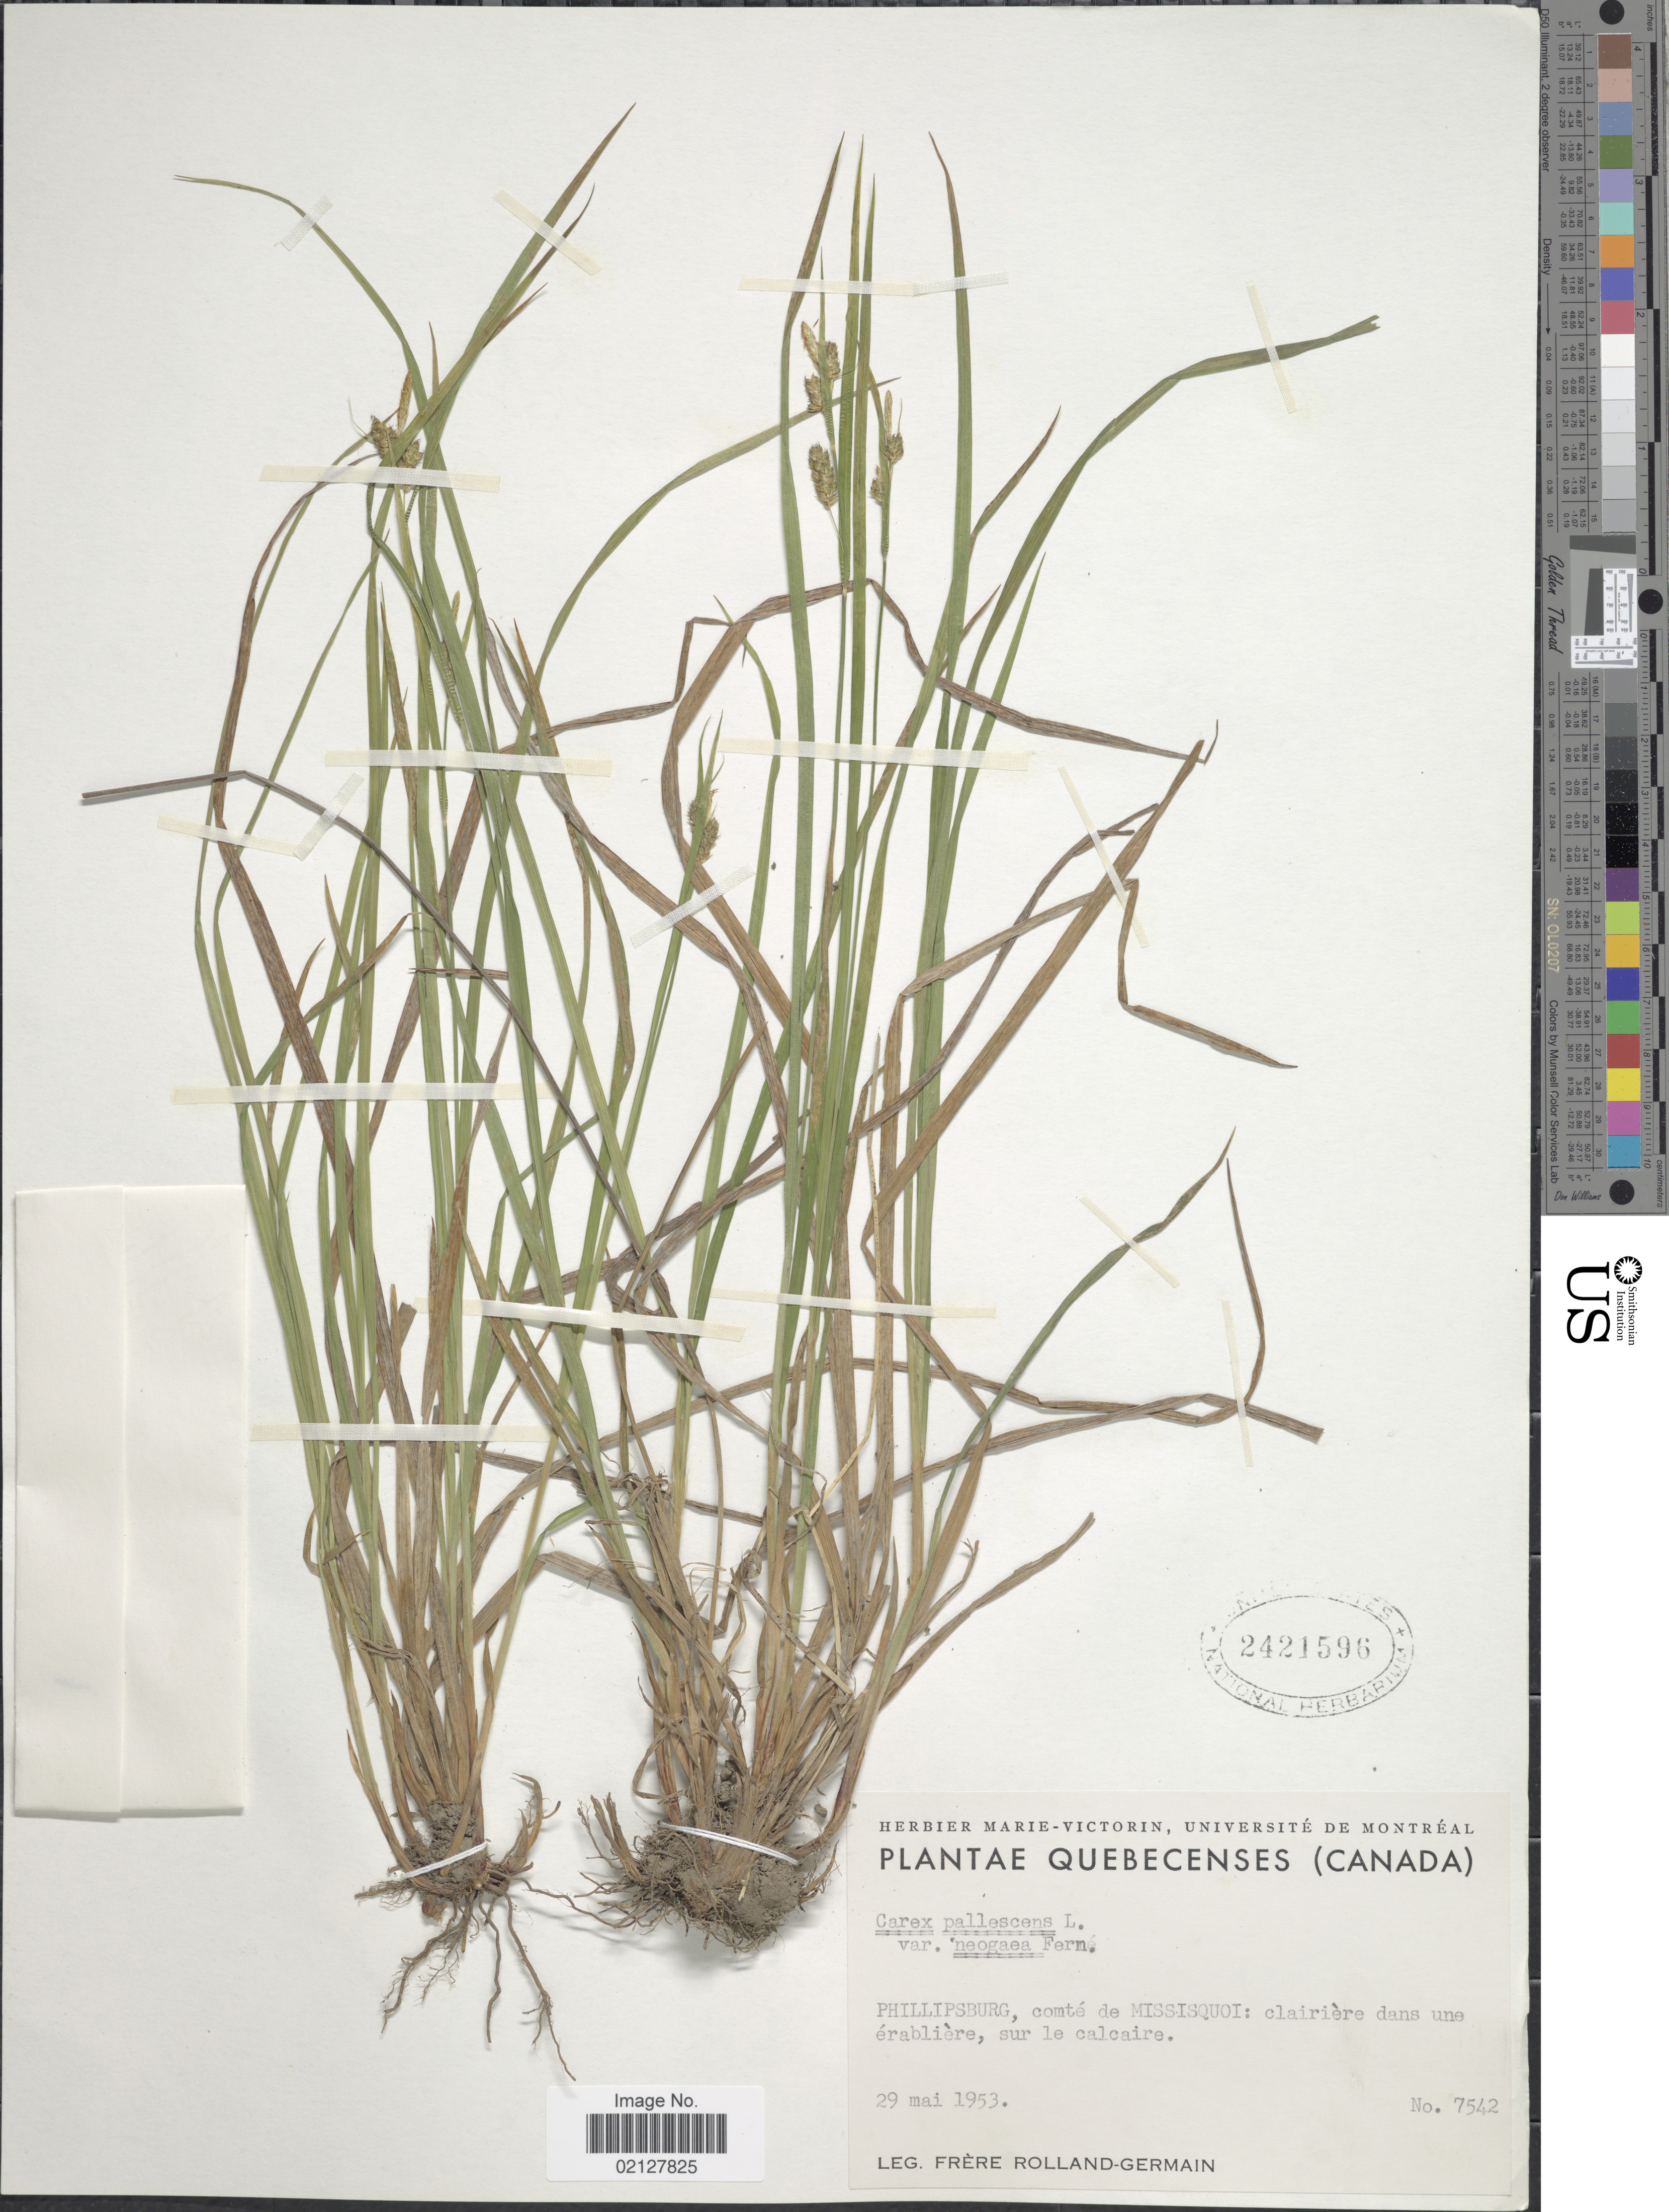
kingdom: Plantae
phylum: Tracheophyta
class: Liliopsida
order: Poales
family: Cyperaceae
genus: Carex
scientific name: Carex pallescens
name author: L.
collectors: Rolland-Germain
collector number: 7542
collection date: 1953-05-29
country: Canada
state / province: Quebec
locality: Phillipsburg, comte de Missisquoi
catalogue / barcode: US 2421596